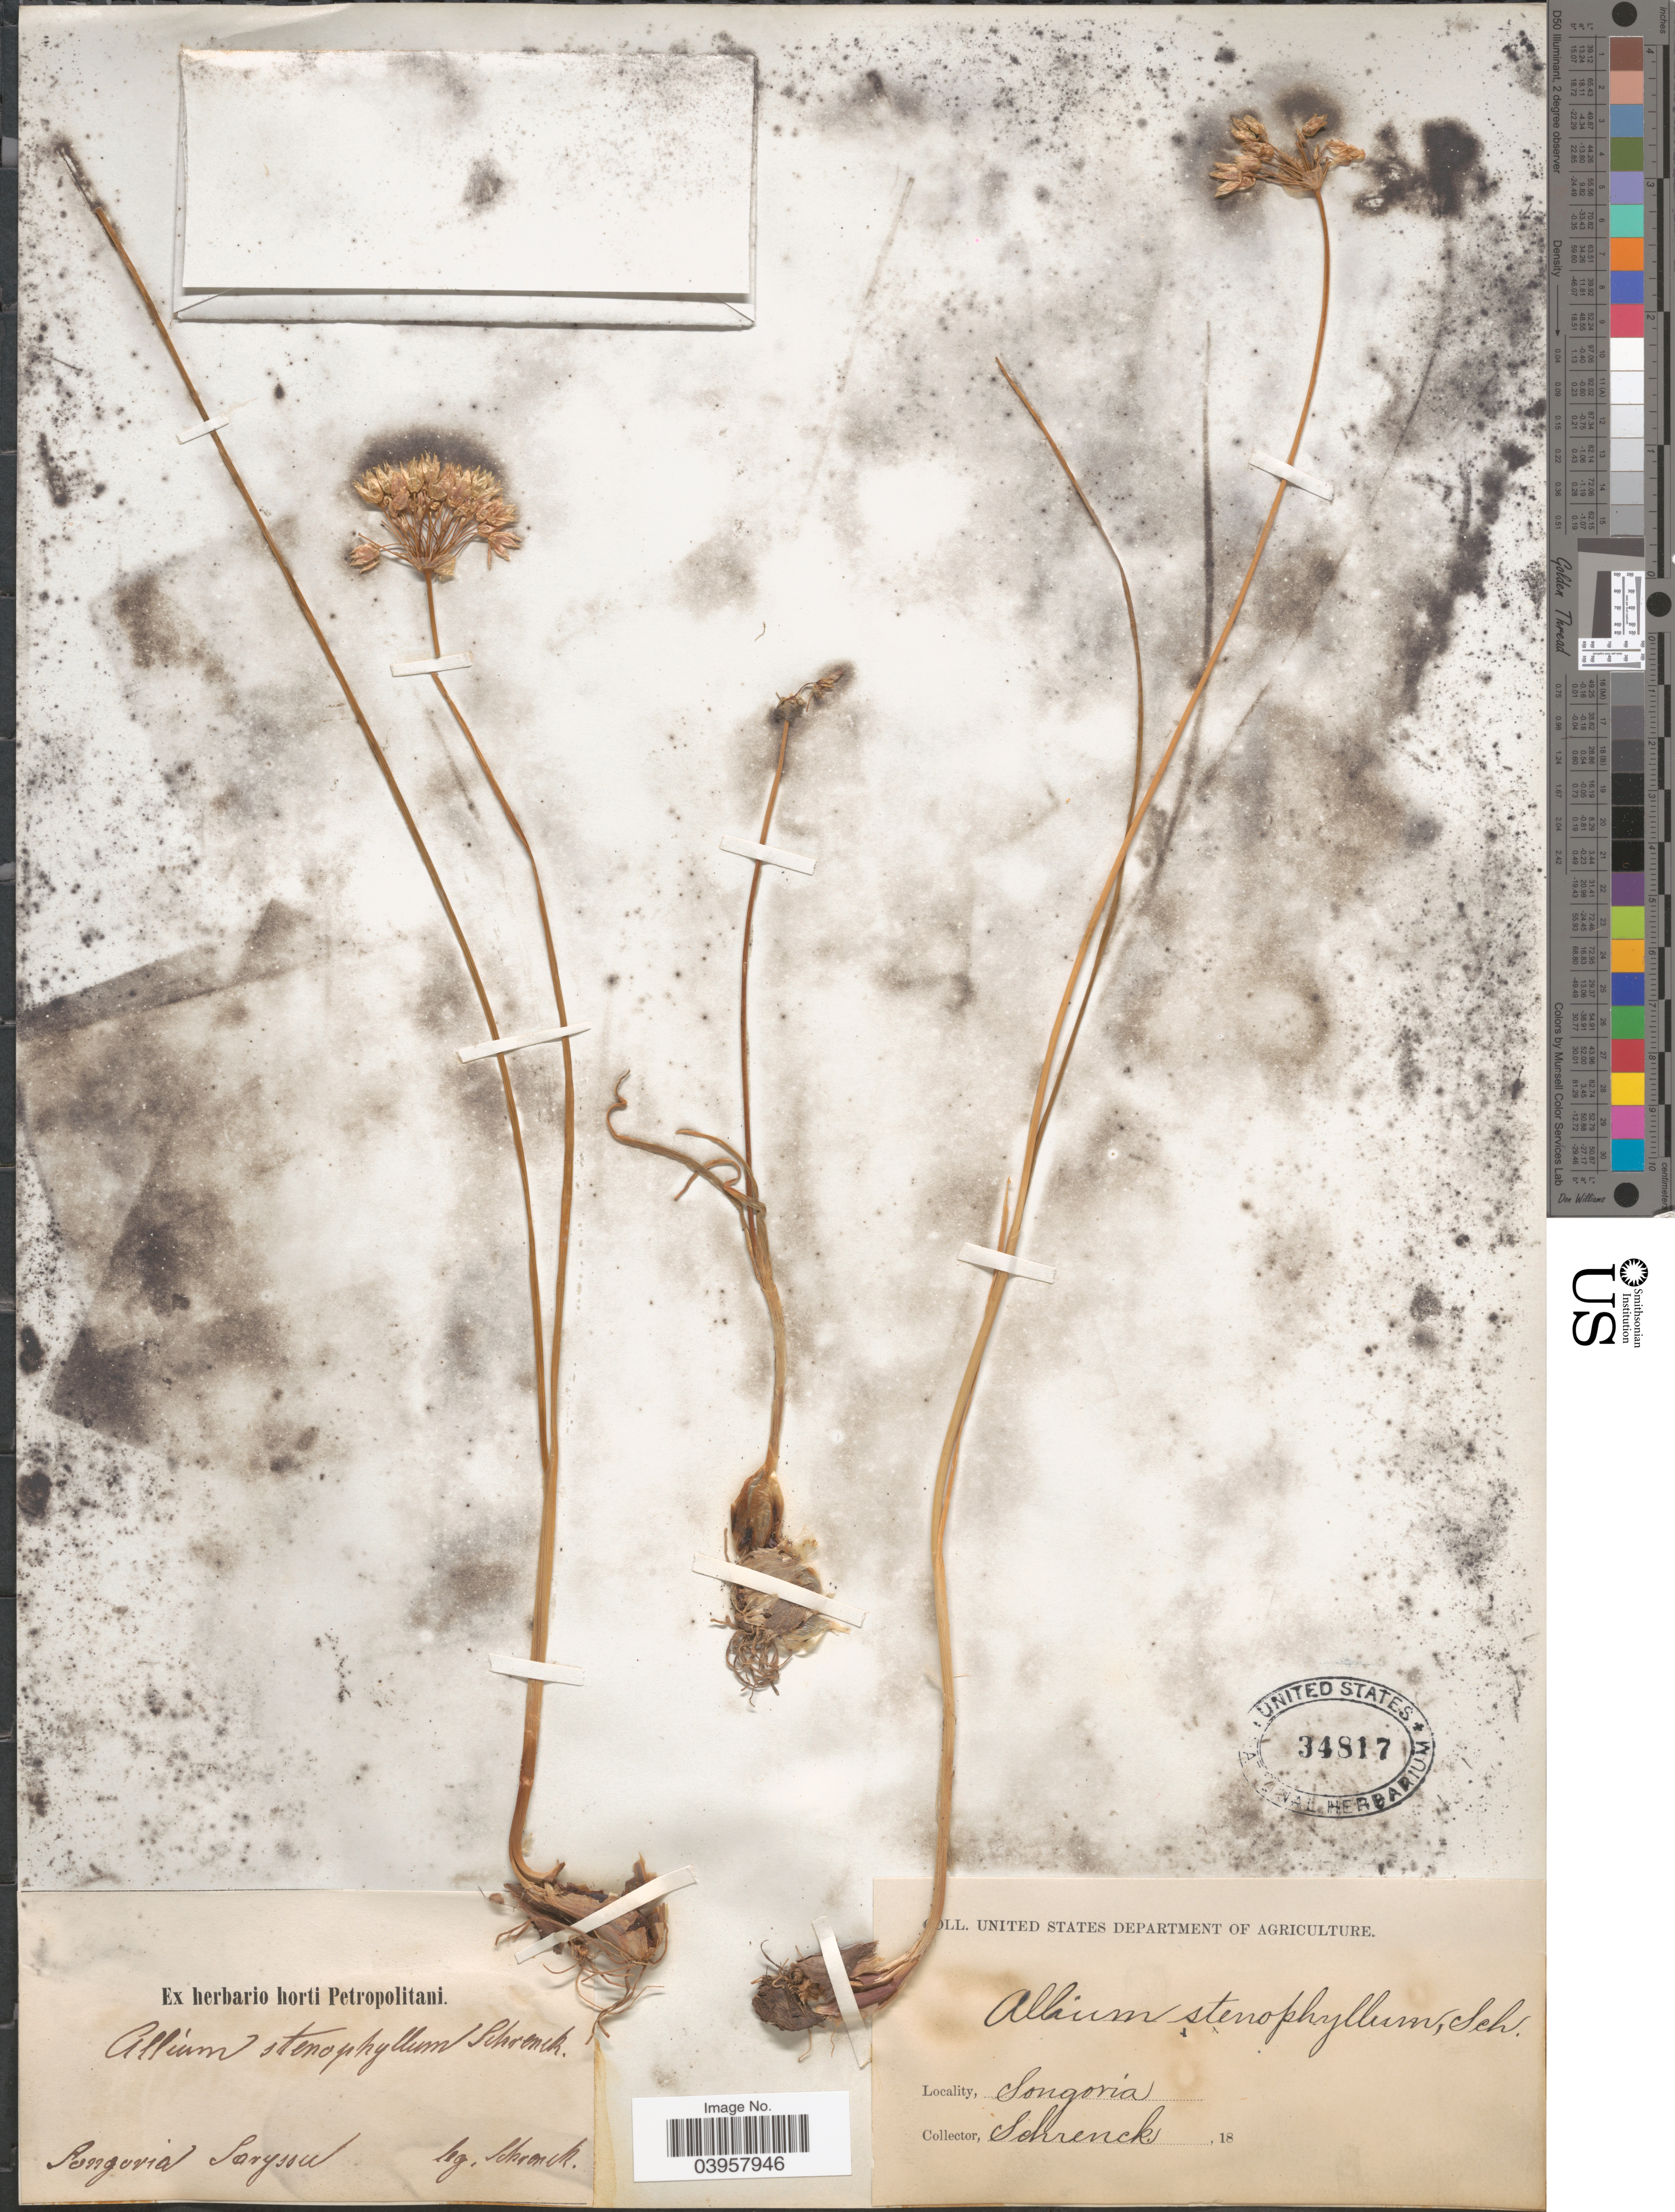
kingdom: Plantae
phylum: Tracheophyta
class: Liliopsida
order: Asparagales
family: Amaryllidaceae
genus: Allium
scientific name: Allium stenophyllum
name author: Schrenk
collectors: -- Schrenck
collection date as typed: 18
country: Kazakhstan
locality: Songoria Saryssu.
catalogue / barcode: US 34817